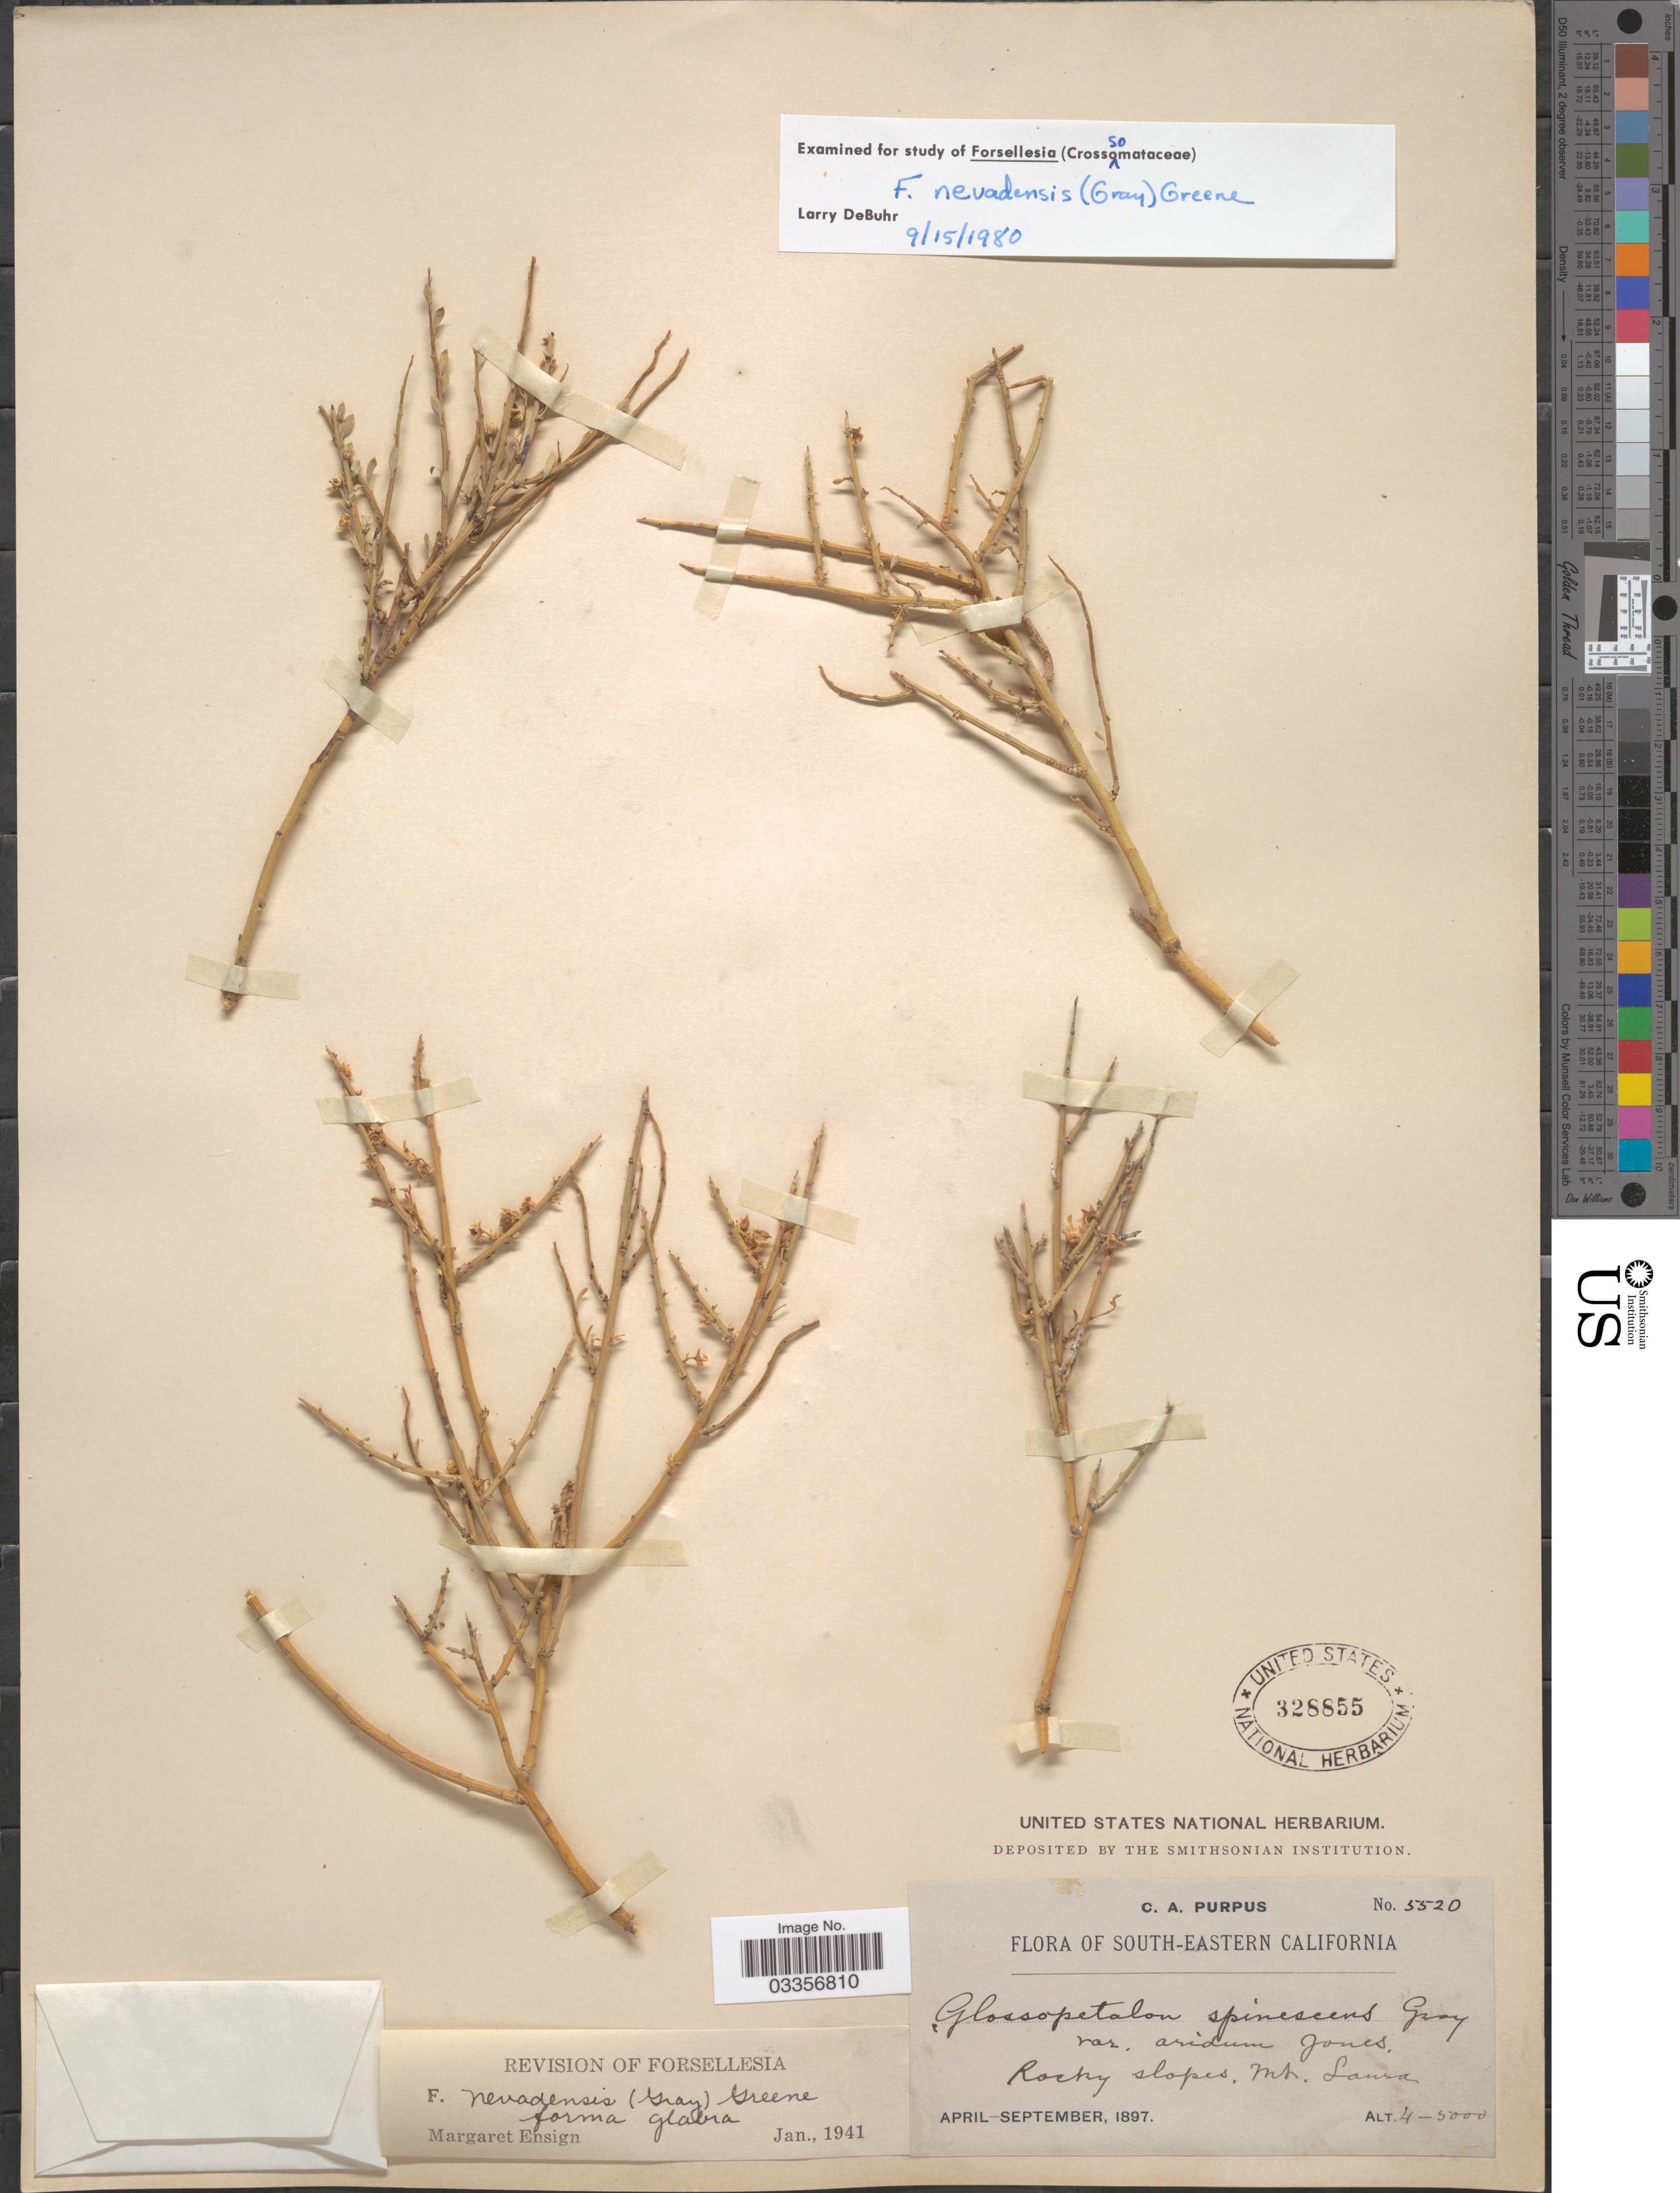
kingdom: Plantae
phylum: Tracheophyta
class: Magnoliopsida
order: Crossosomatales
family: Crossosomataceae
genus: Glossopetalon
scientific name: Glossopetalon spinescens var. aridum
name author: M.E. Jones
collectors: C. A. Purpus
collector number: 5520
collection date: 1897-04/1897-09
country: United States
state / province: California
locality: South-eastern California, Mt. Laura.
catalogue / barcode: US 328855